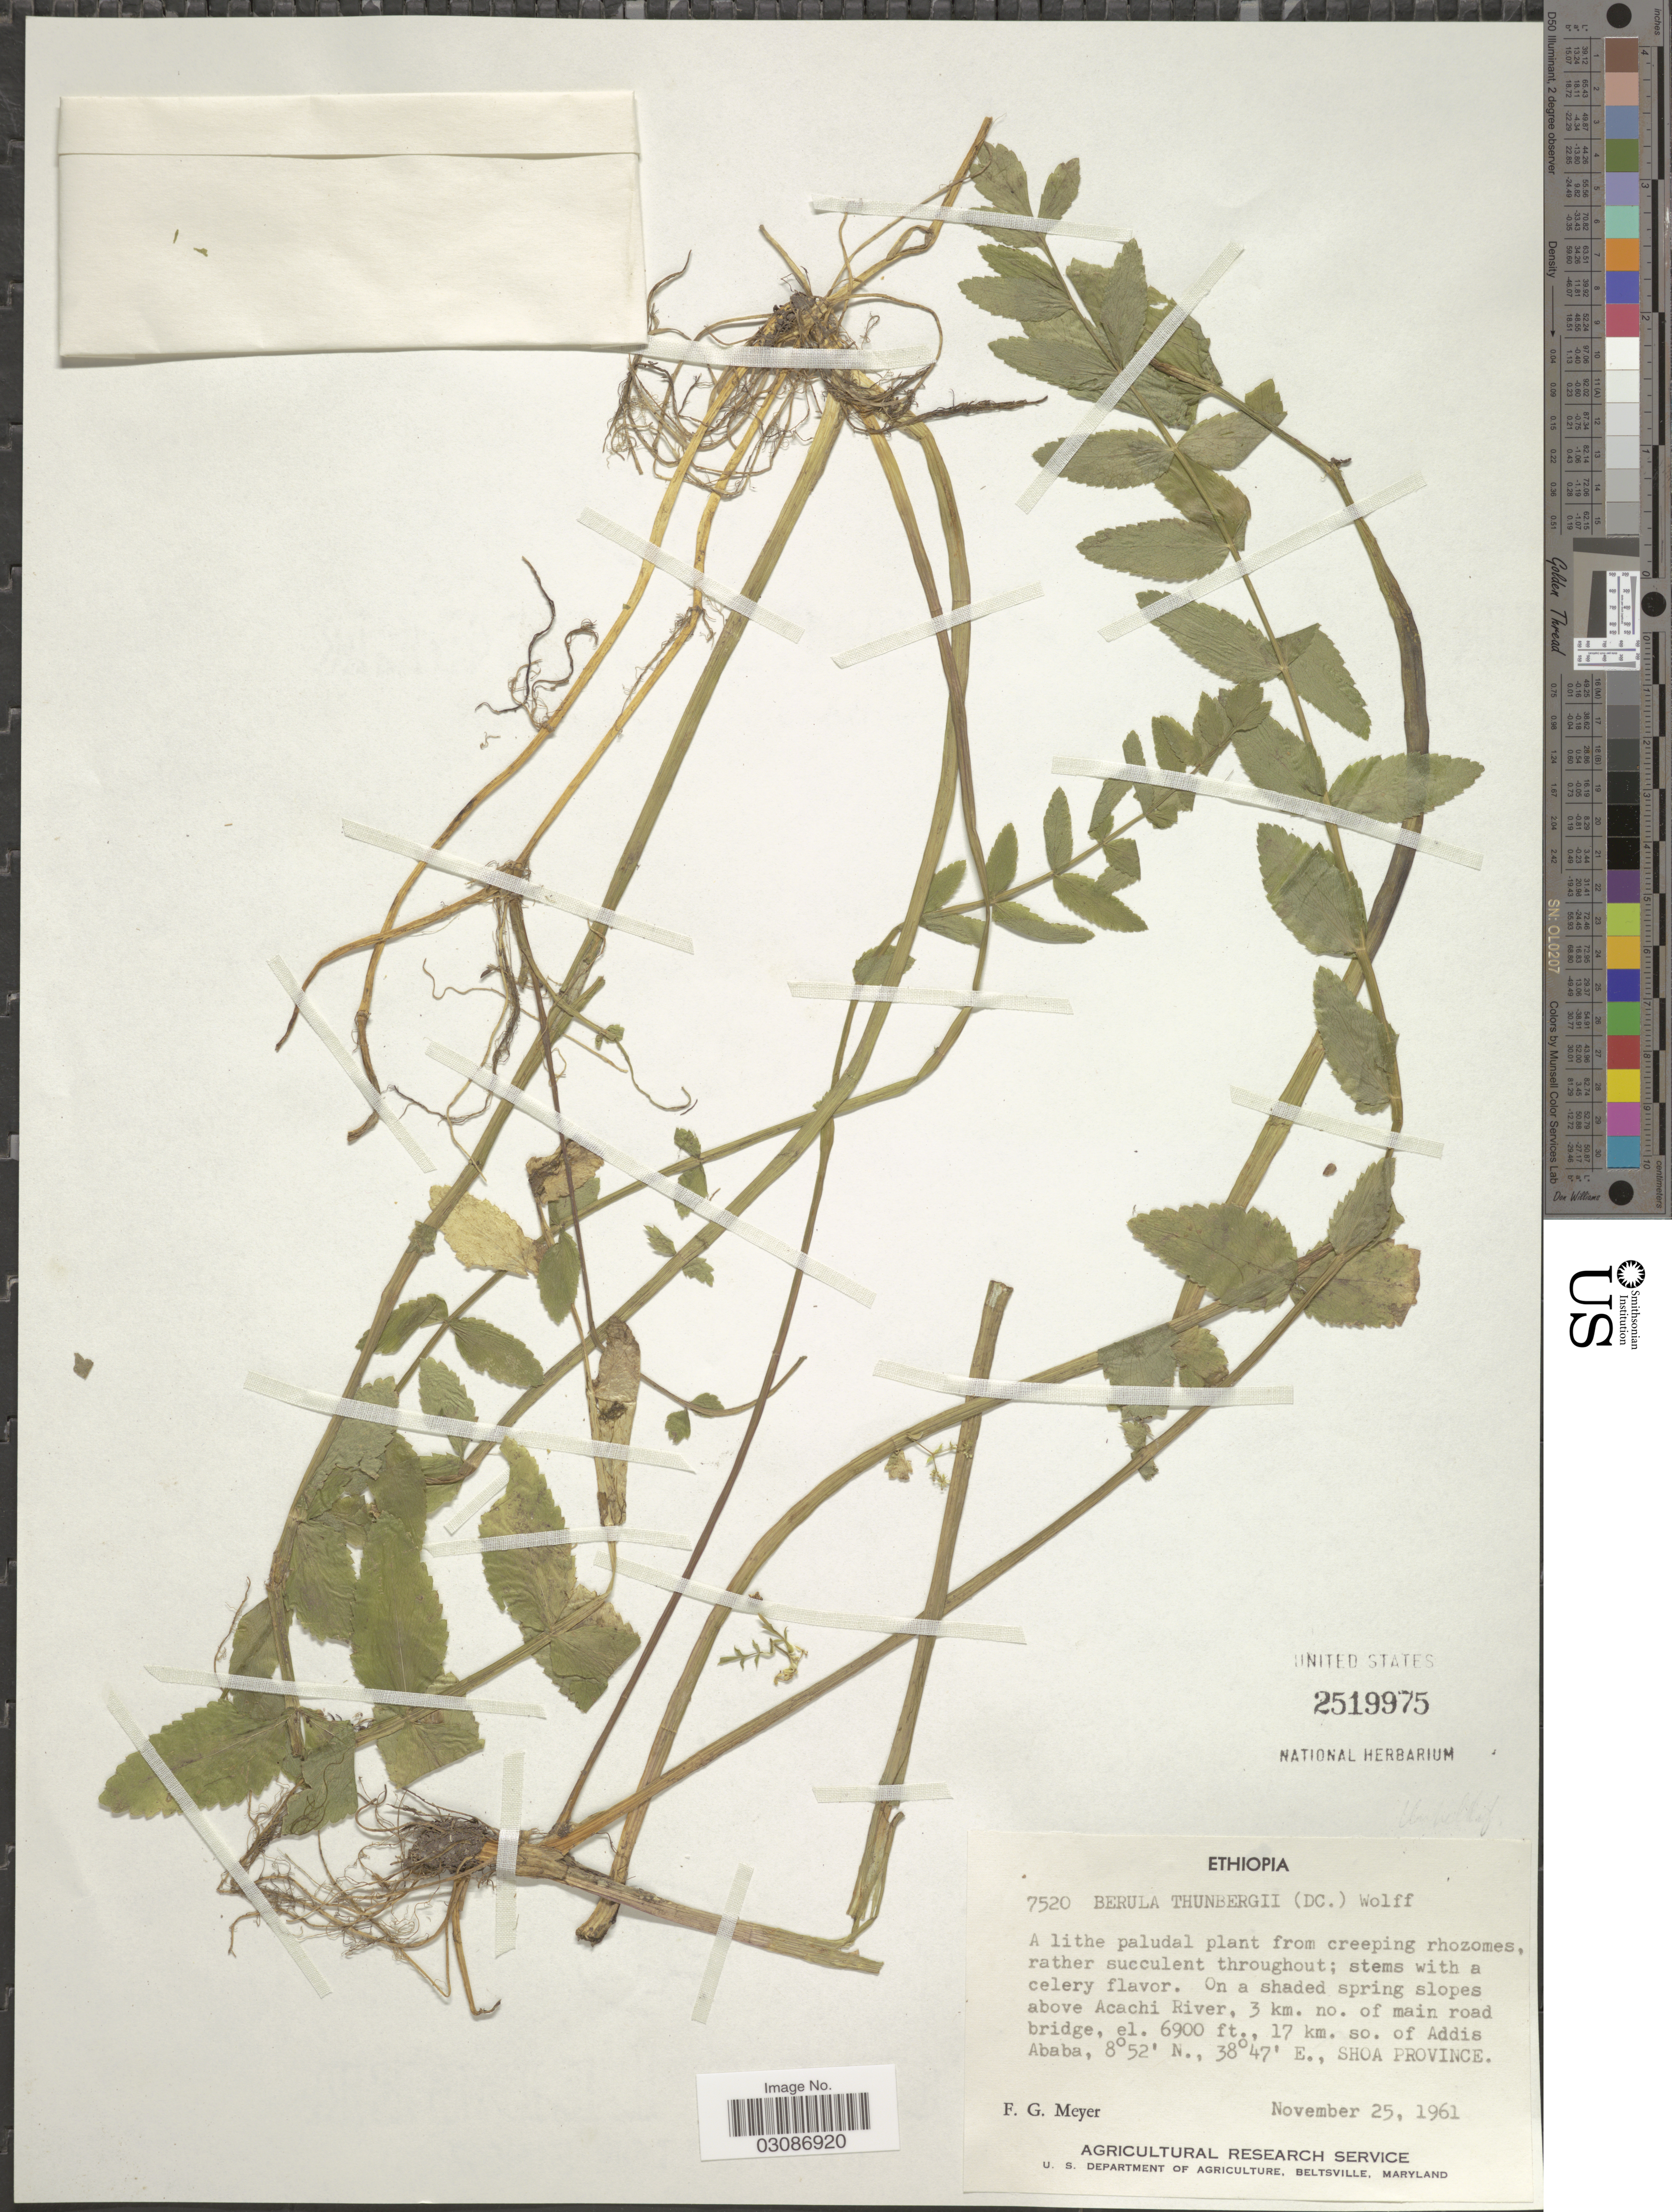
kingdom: Plantae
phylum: Tracheophyta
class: Magnoliopsida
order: Apiales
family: Apiaceae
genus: Berula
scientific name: Berula thunbergii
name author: (DC.) H. Wolff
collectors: F. G. Meyer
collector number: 7520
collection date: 1961-11-25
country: Ethiopia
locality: Above Acachi River, 3 km. no. of main road bridge. 17 km. so. of Addis Ababa. Shoa Province.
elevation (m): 2103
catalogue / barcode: US 2519975